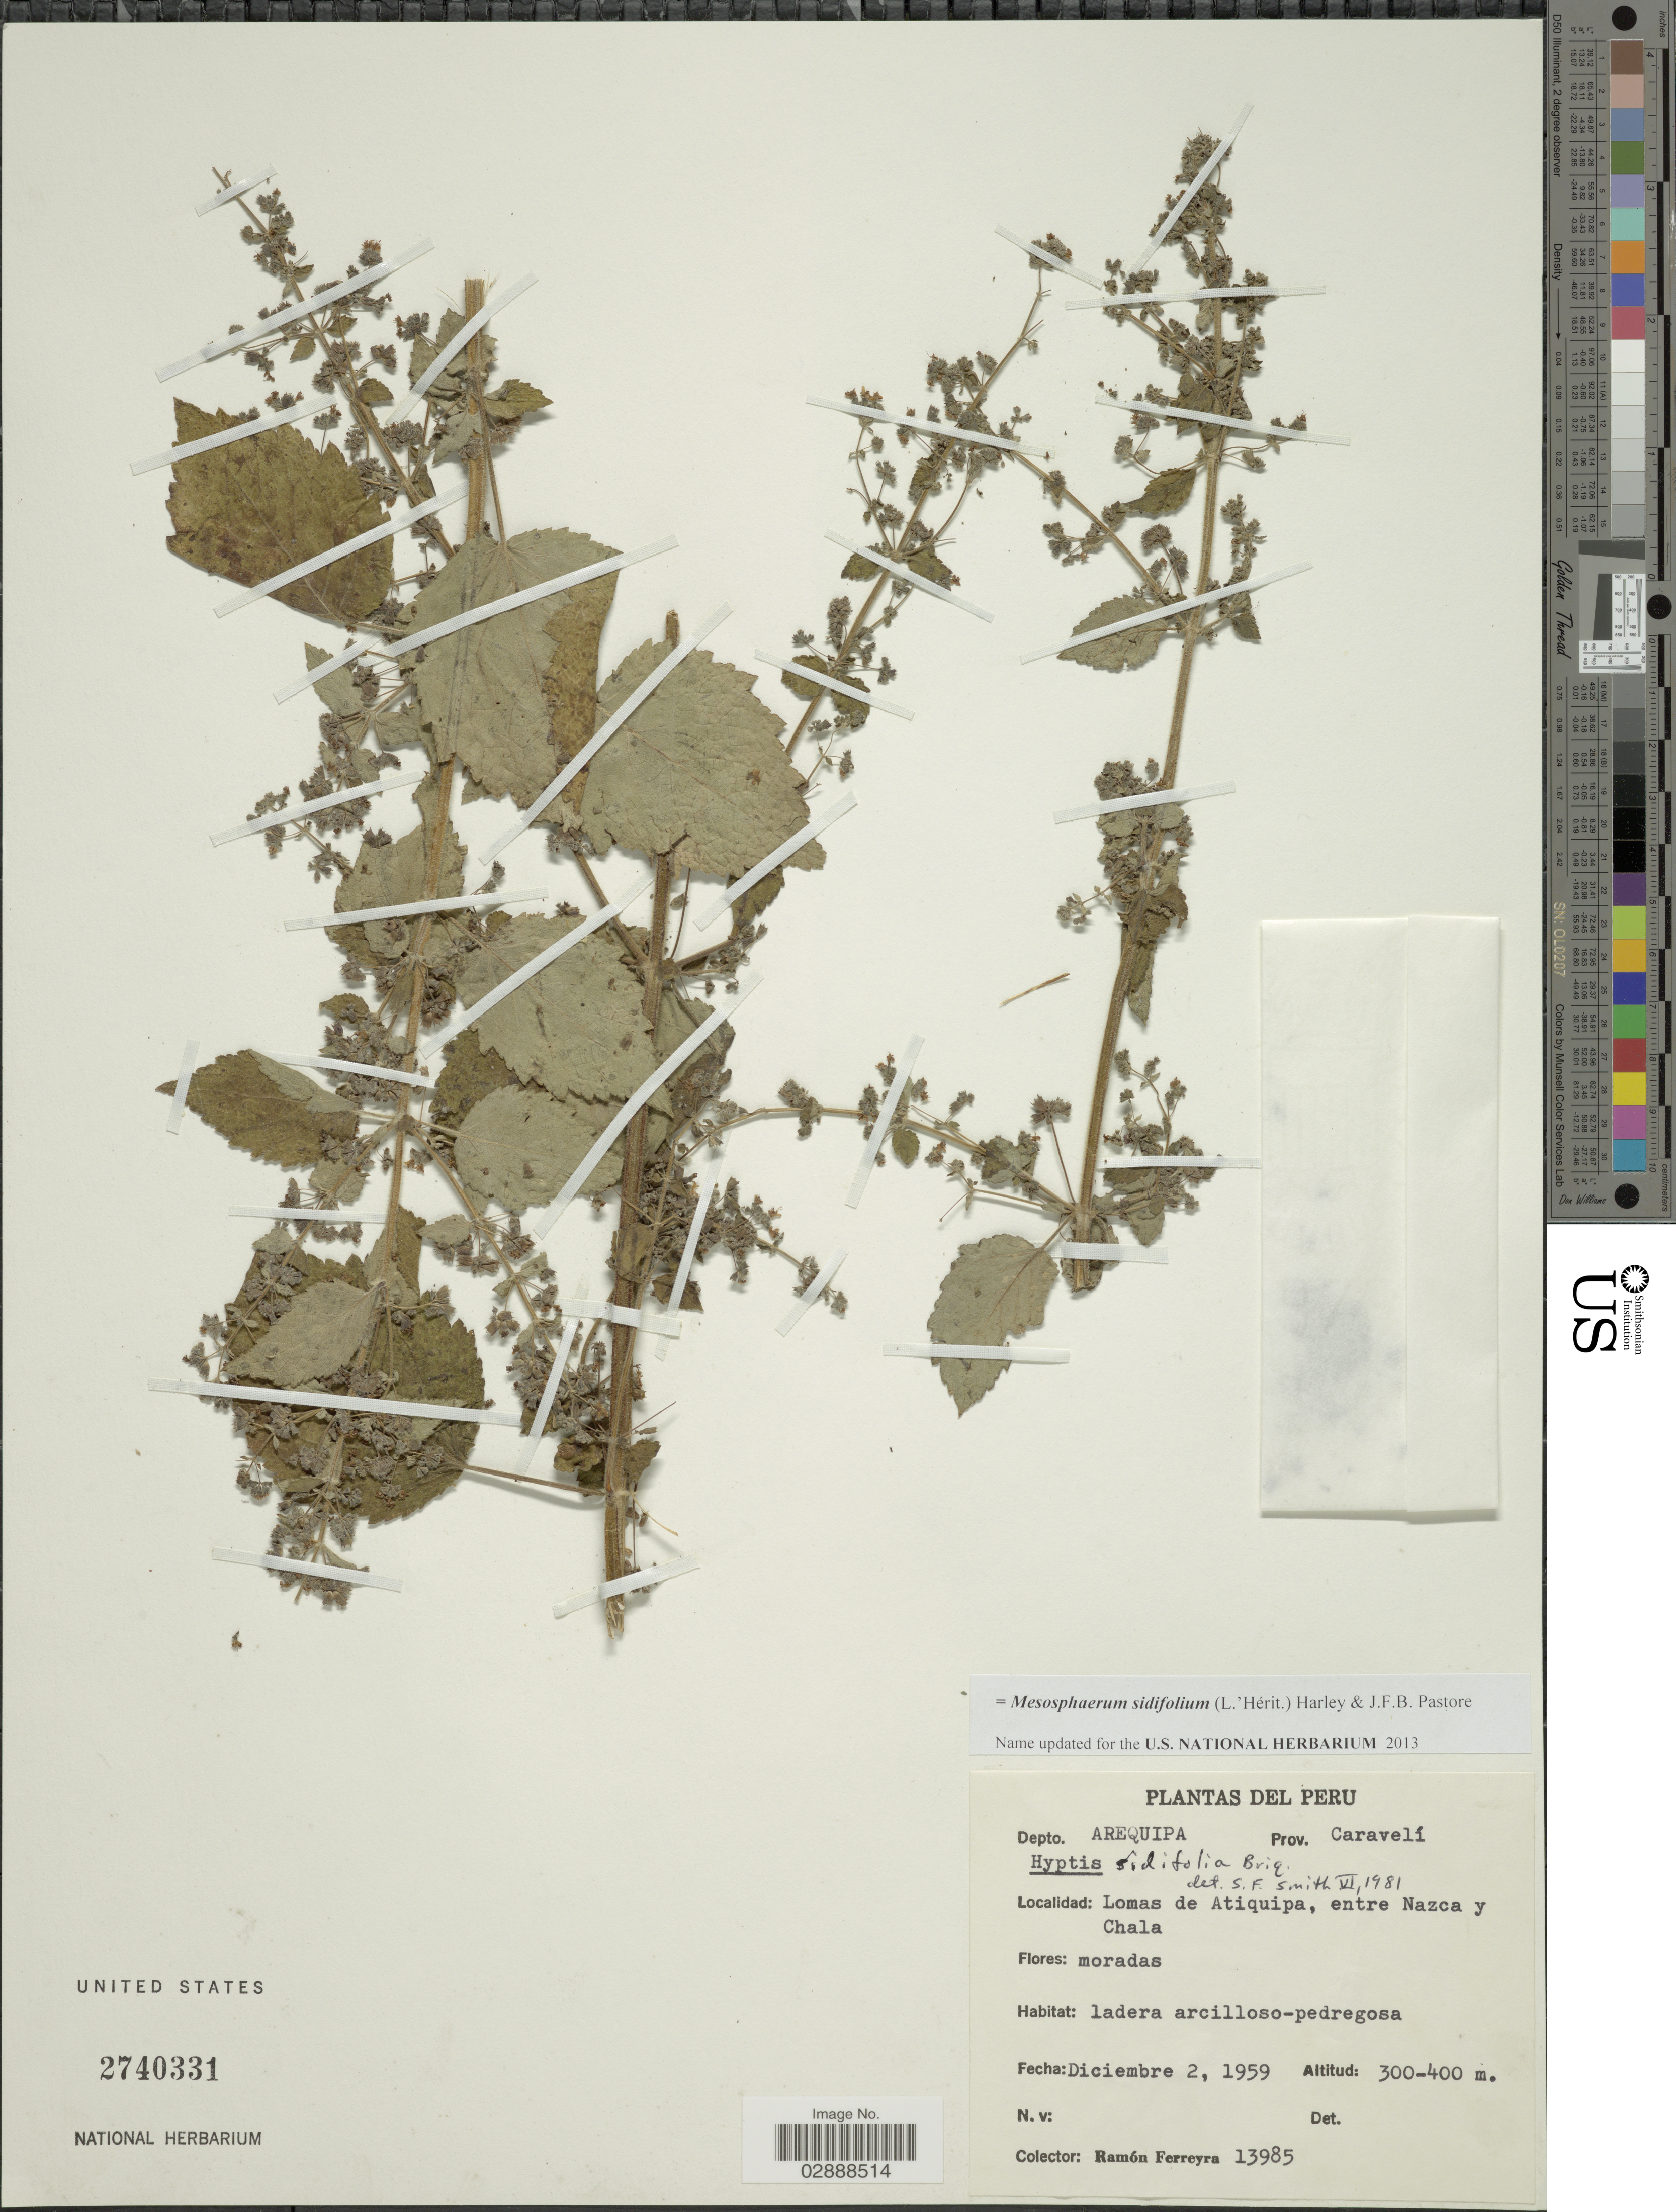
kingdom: Plantae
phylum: Tracheophyta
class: Magnoliopsida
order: Lamiales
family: Lamiaceae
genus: Mesosphaerum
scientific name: Mesosphaerum sidifolium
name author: (L'Hér.) Harley & J.F.B. Pastore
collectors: R. A. Ferreyra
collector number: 13985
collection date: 1959-12-02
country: Peru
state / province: Arequipa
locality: Depto. Arequipa, Prov. Caravelí, Lomas de Atiquipa, entre Nazca y Chala.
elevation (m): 300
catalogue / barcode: US 2740331